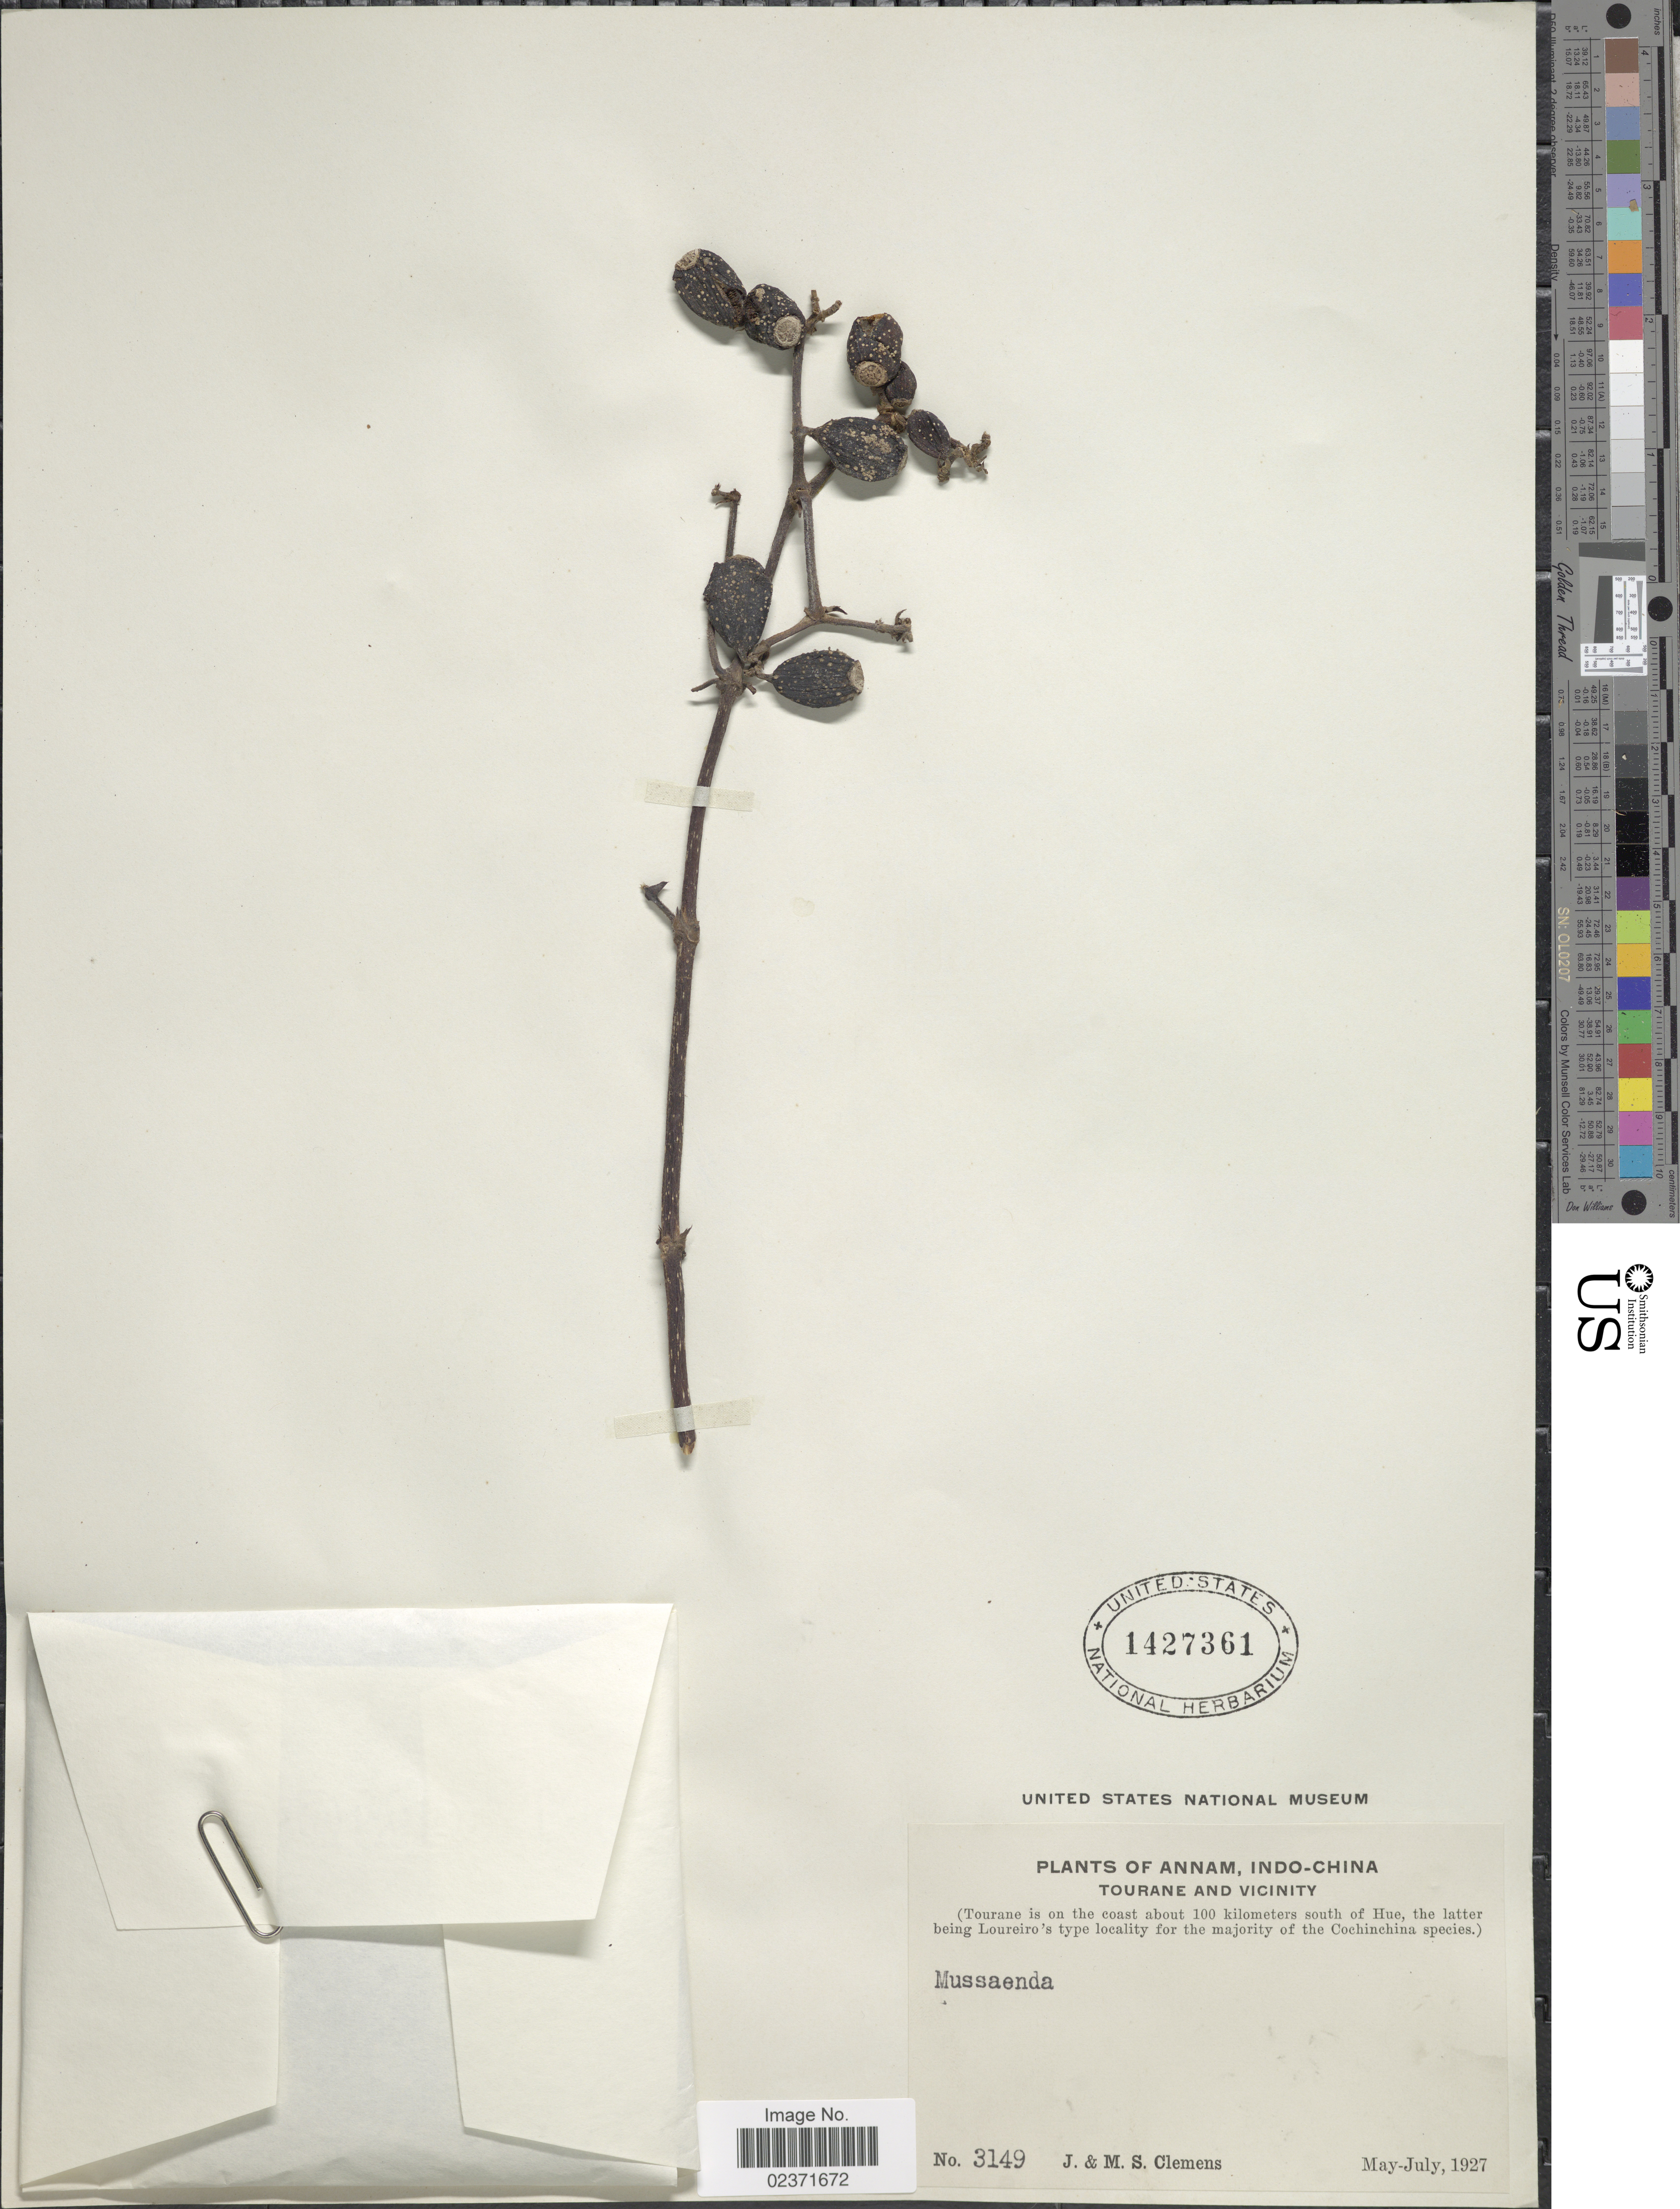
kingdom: Plantae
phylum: Tracheophyta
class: Magnoliopsida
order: Gentianales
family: Rubiaceae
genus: Mussaenda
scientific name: Mussaenda sp.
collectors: J. Clemens & M. S. Clemens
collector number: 3149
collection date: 1927-05/1927-07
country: Vietnam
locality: Annam, Indo-China. Tourane and vicinity. (Tourane is on the coast about 100 kilometers south of Hue).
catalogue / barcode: US 1427361